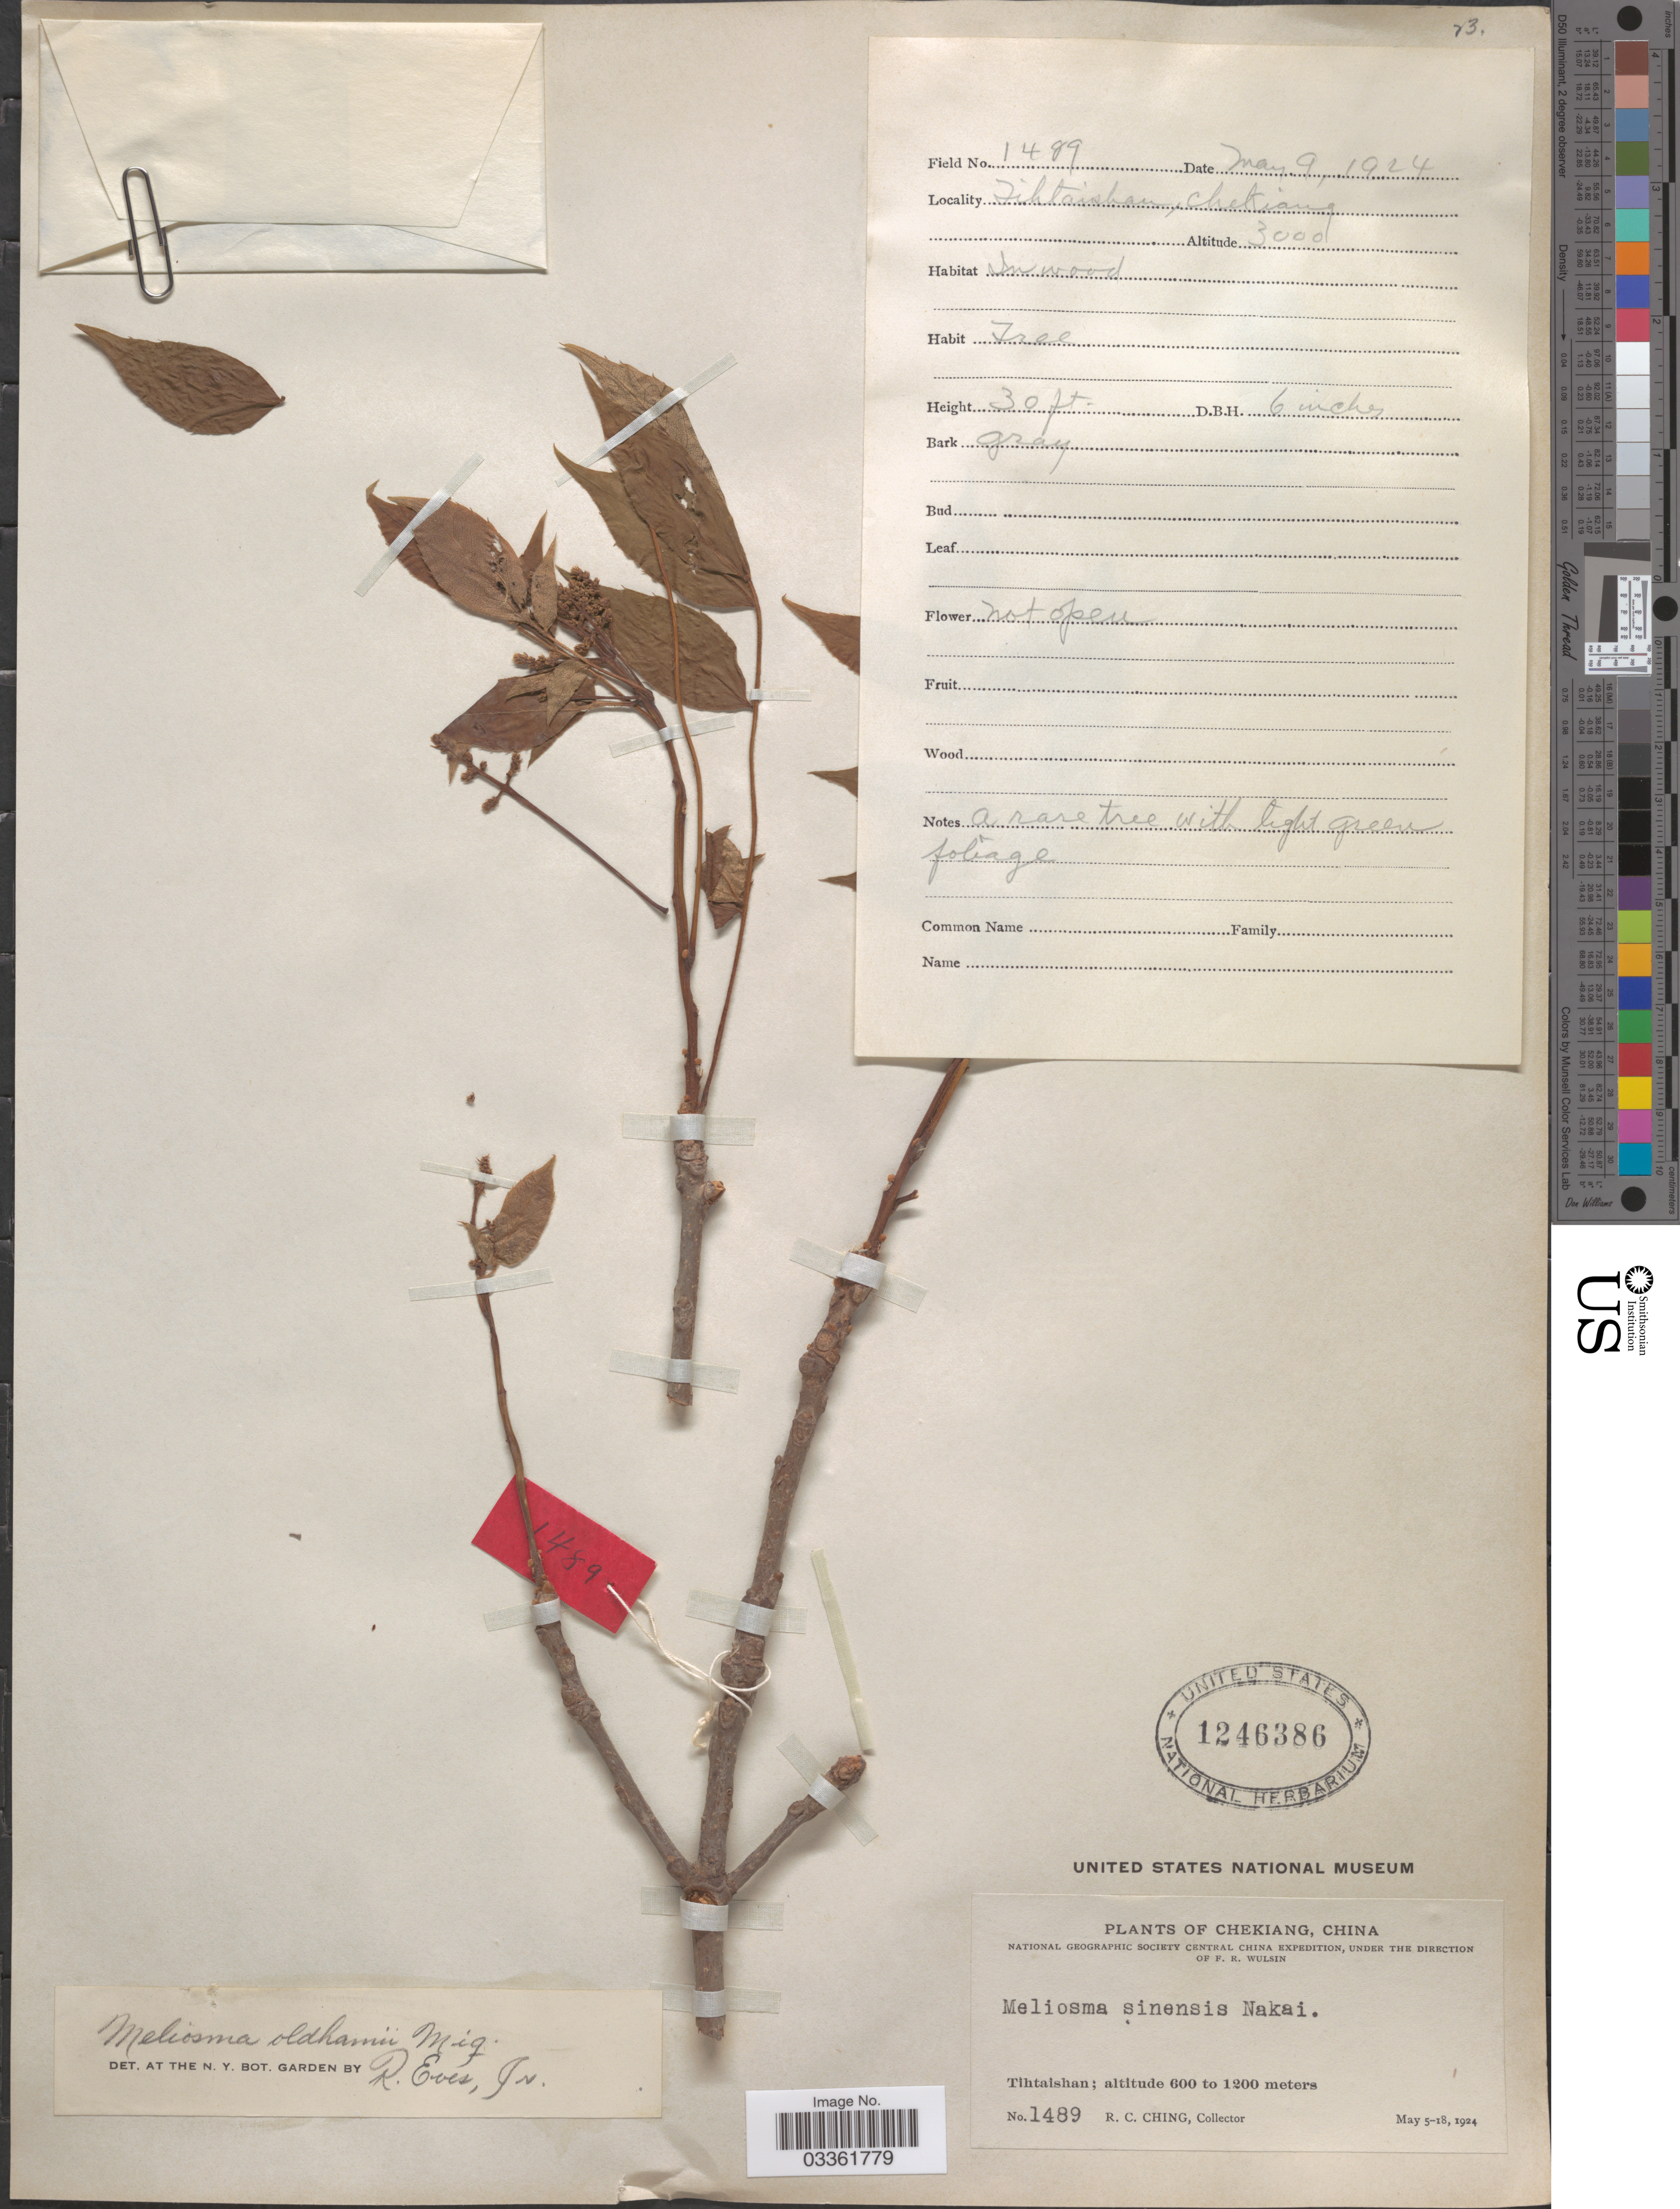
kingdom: Plantae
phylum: Tracheophyta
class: Magnoliopsida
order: Proteales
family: Sabiaceae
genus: Meliosma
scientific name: Meliosma rhoifolia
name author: Maxim.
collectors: R. C. Ching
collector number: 1489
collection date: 1924-05-09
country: China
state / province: Zhejiang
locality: Chekiang. Tihtaishan.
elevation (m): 600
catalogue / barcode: US 1246386